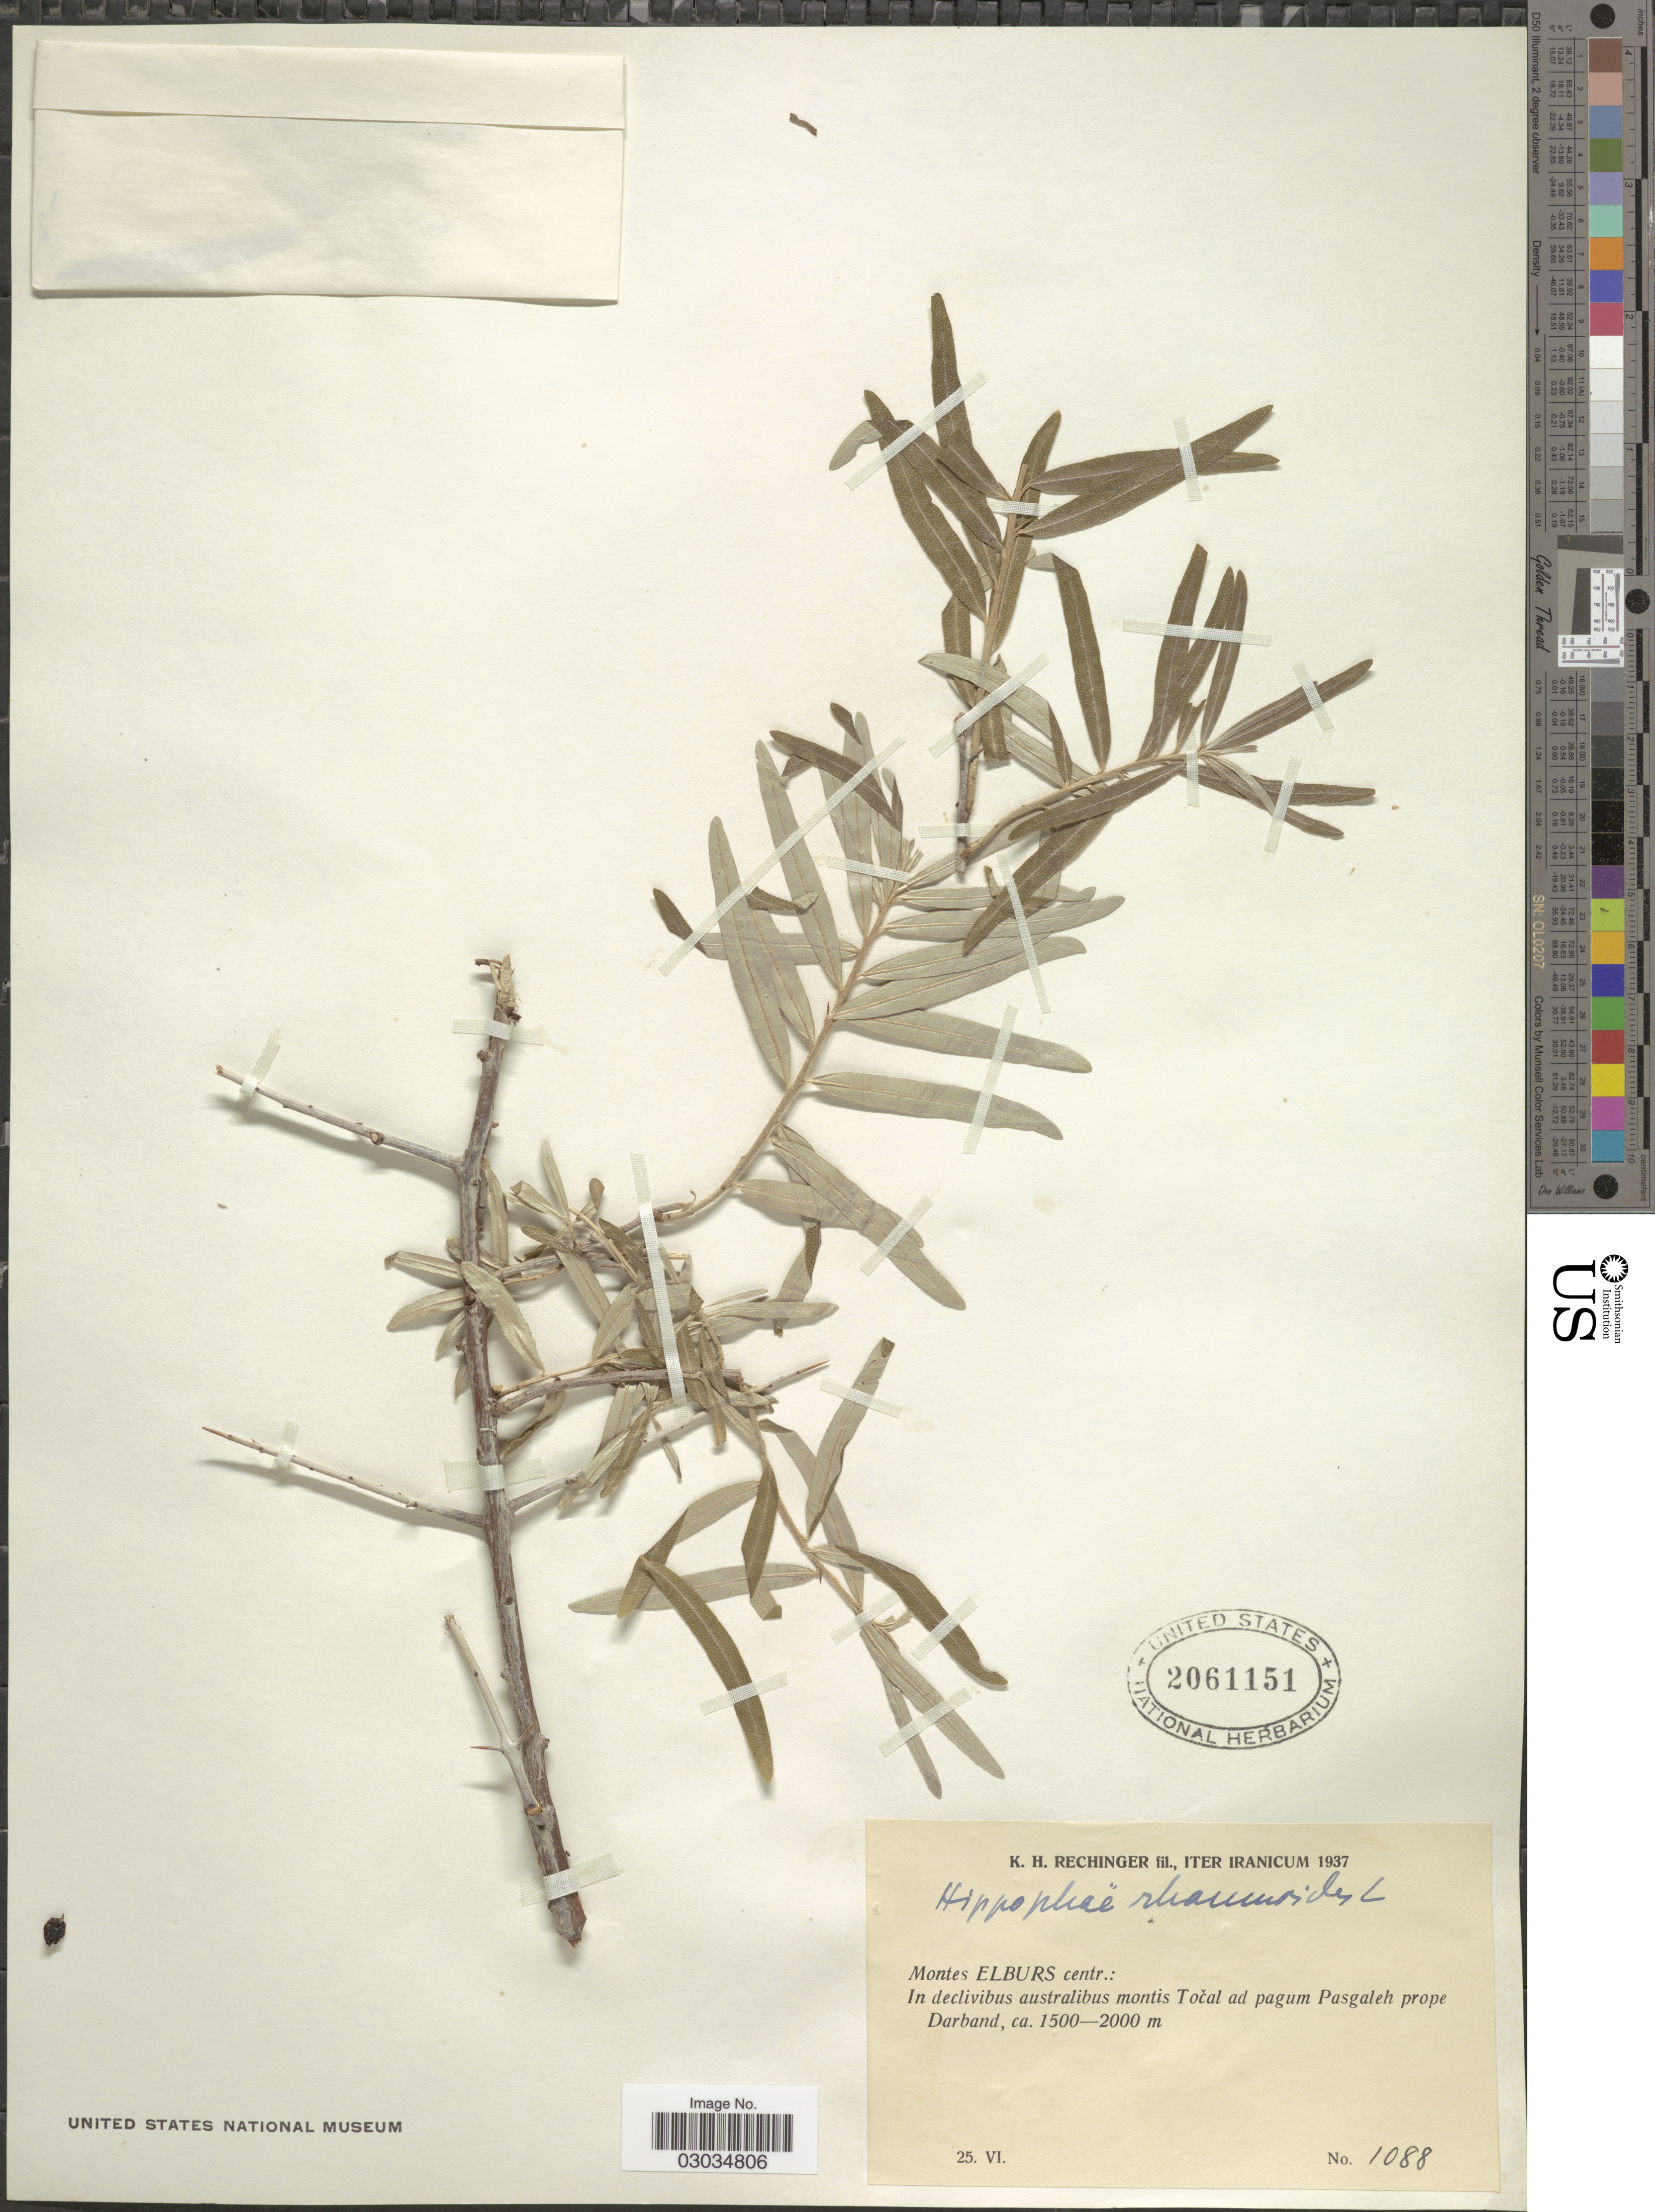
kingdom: Plantae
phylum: Tracheophyta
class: Magnoliopsida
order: Rosales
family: Elaeagnaceae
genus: Hippophae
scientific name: Hippophae rhamnoides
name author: L.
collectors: K. H. Rechinger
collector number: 1088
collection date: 1937-06-25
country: Iran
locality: Montes Elburs centr.: In declivibus australibus montis Tocal ad pagum Pasgaleh prope Darband.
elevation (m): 1500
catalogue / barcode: US 2061151